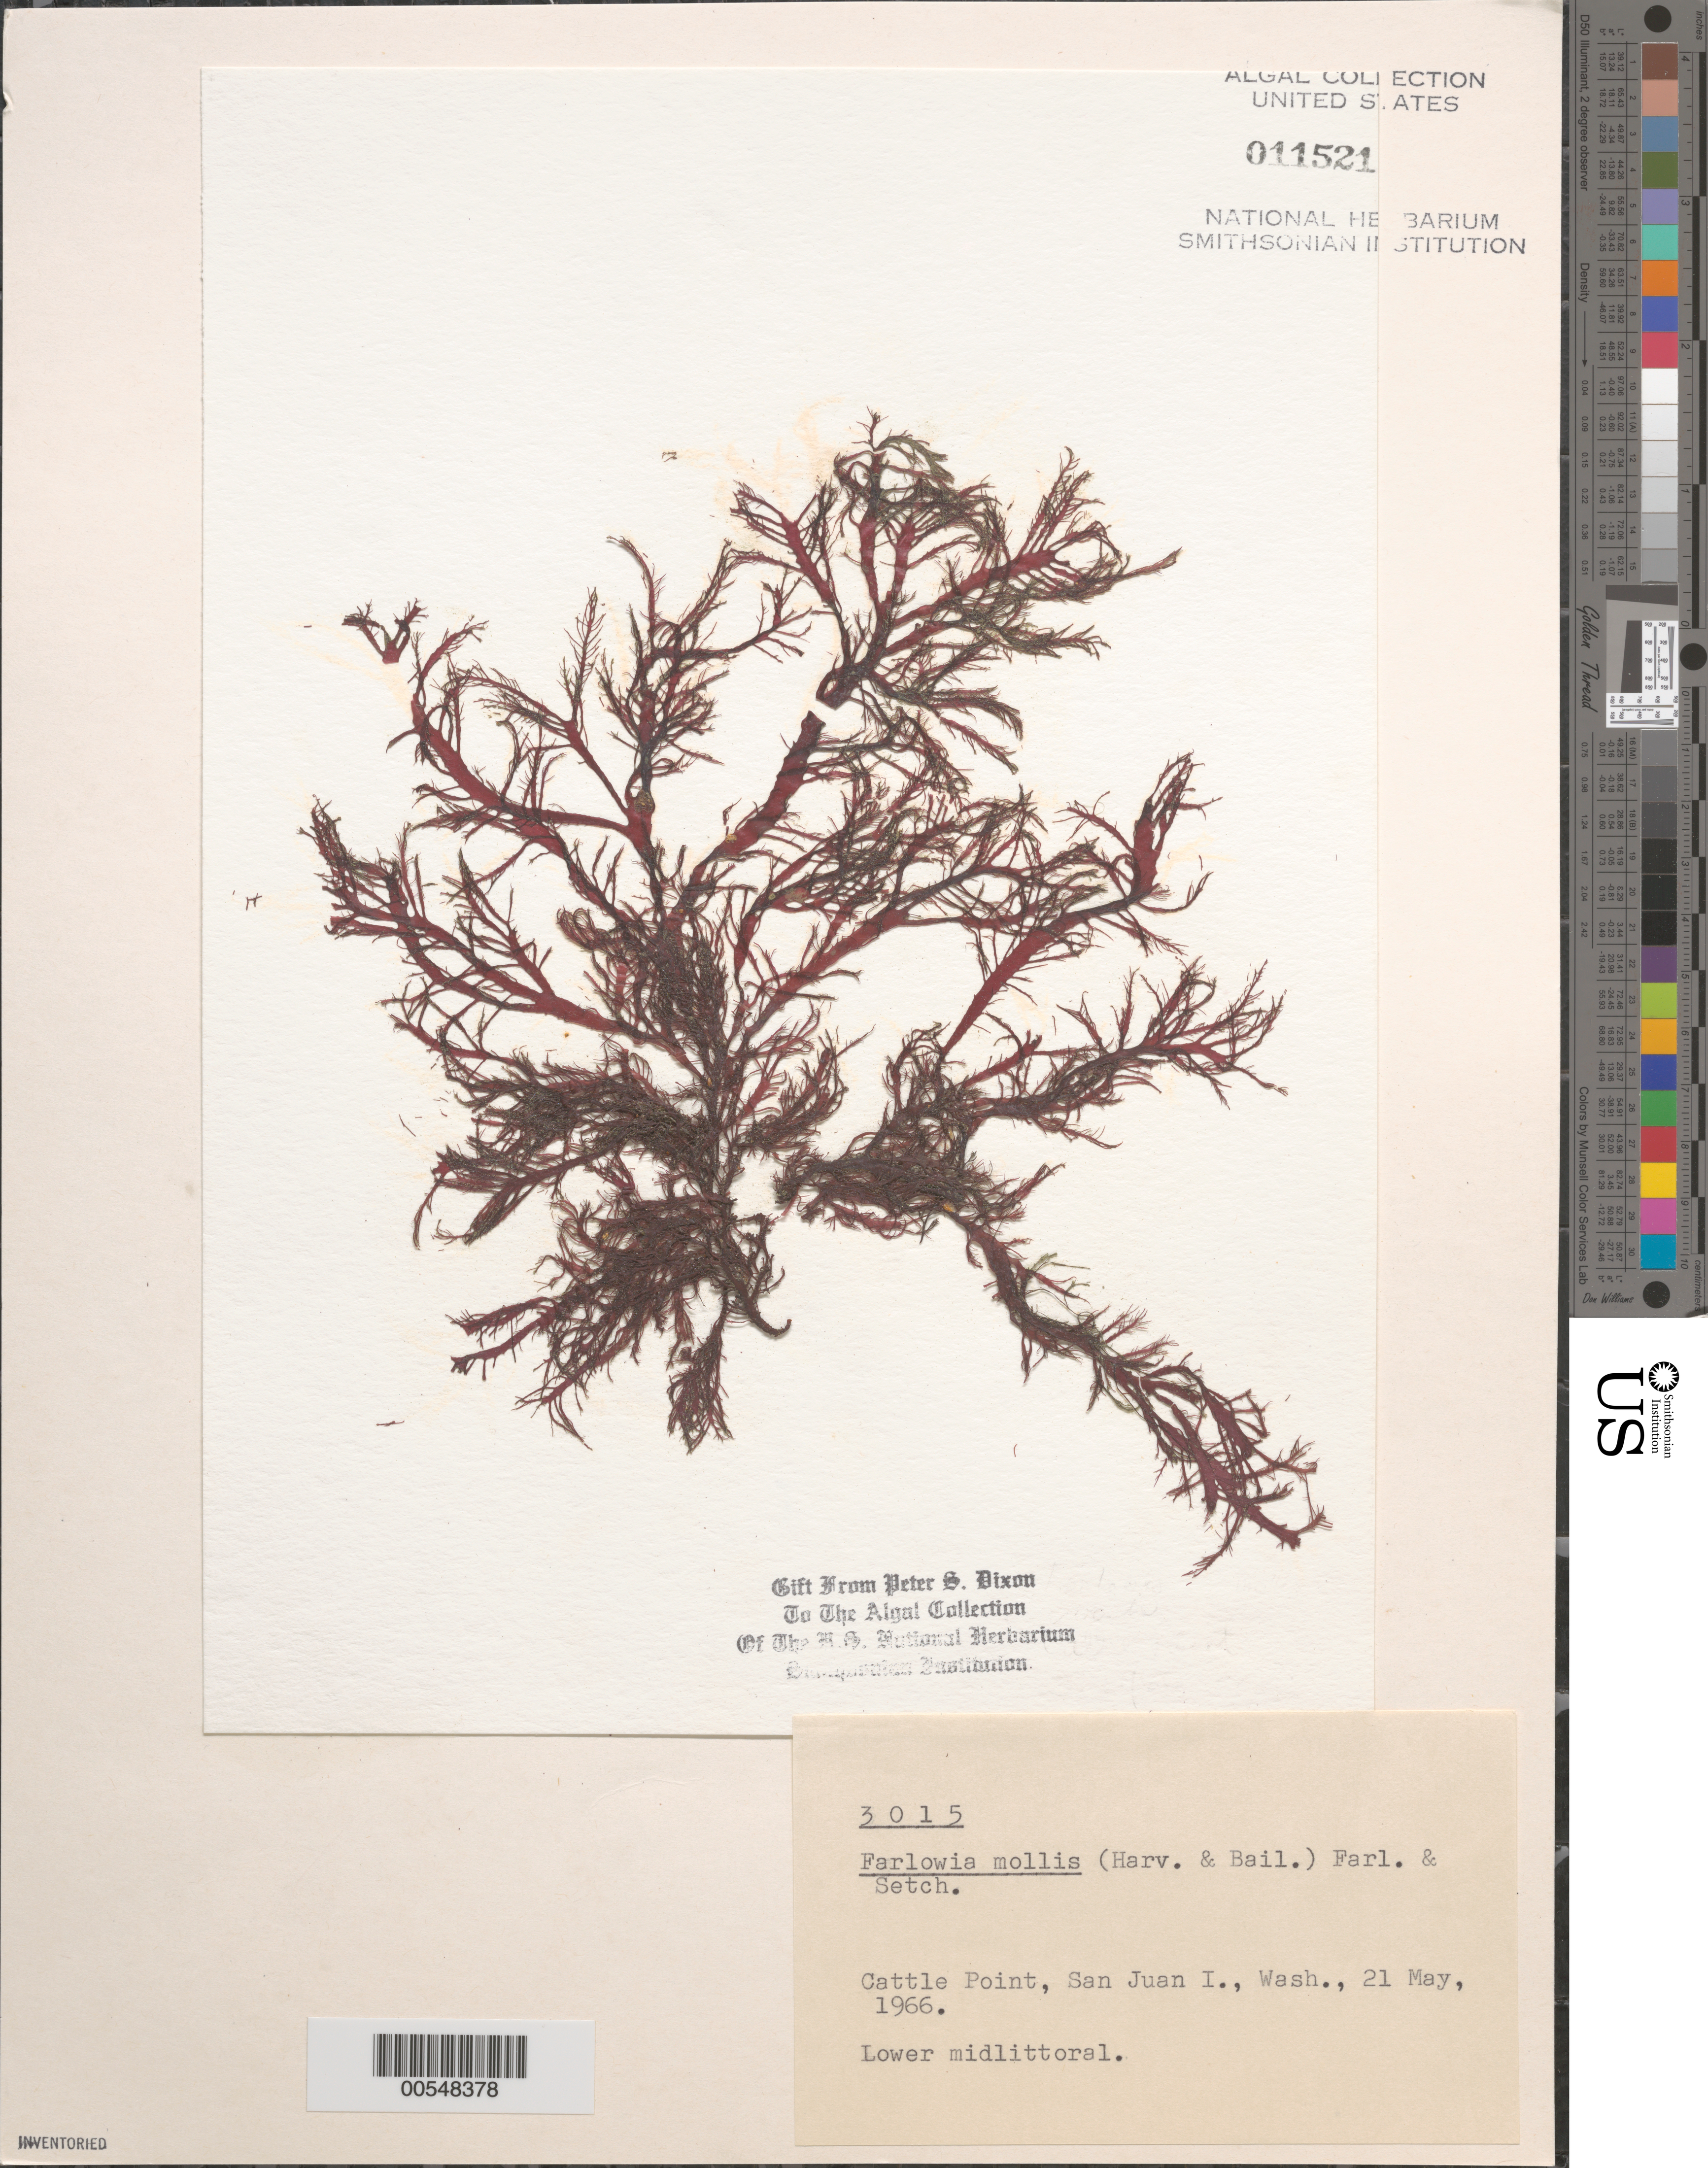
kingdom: Plantae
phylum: Rhodophyta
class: Florideophyceae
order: Gigartinales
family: Dumontiaceae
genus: Farlowia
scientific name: Farlowia mollis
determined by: Dixon, P. S.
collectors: P. S. Dixon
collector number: PSD 3015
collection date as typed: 21 May 1966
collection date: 1966-05-21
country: United States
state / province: Washington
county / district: San Juan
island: San Juan Island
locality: Cattle Point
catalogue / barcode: US 11521